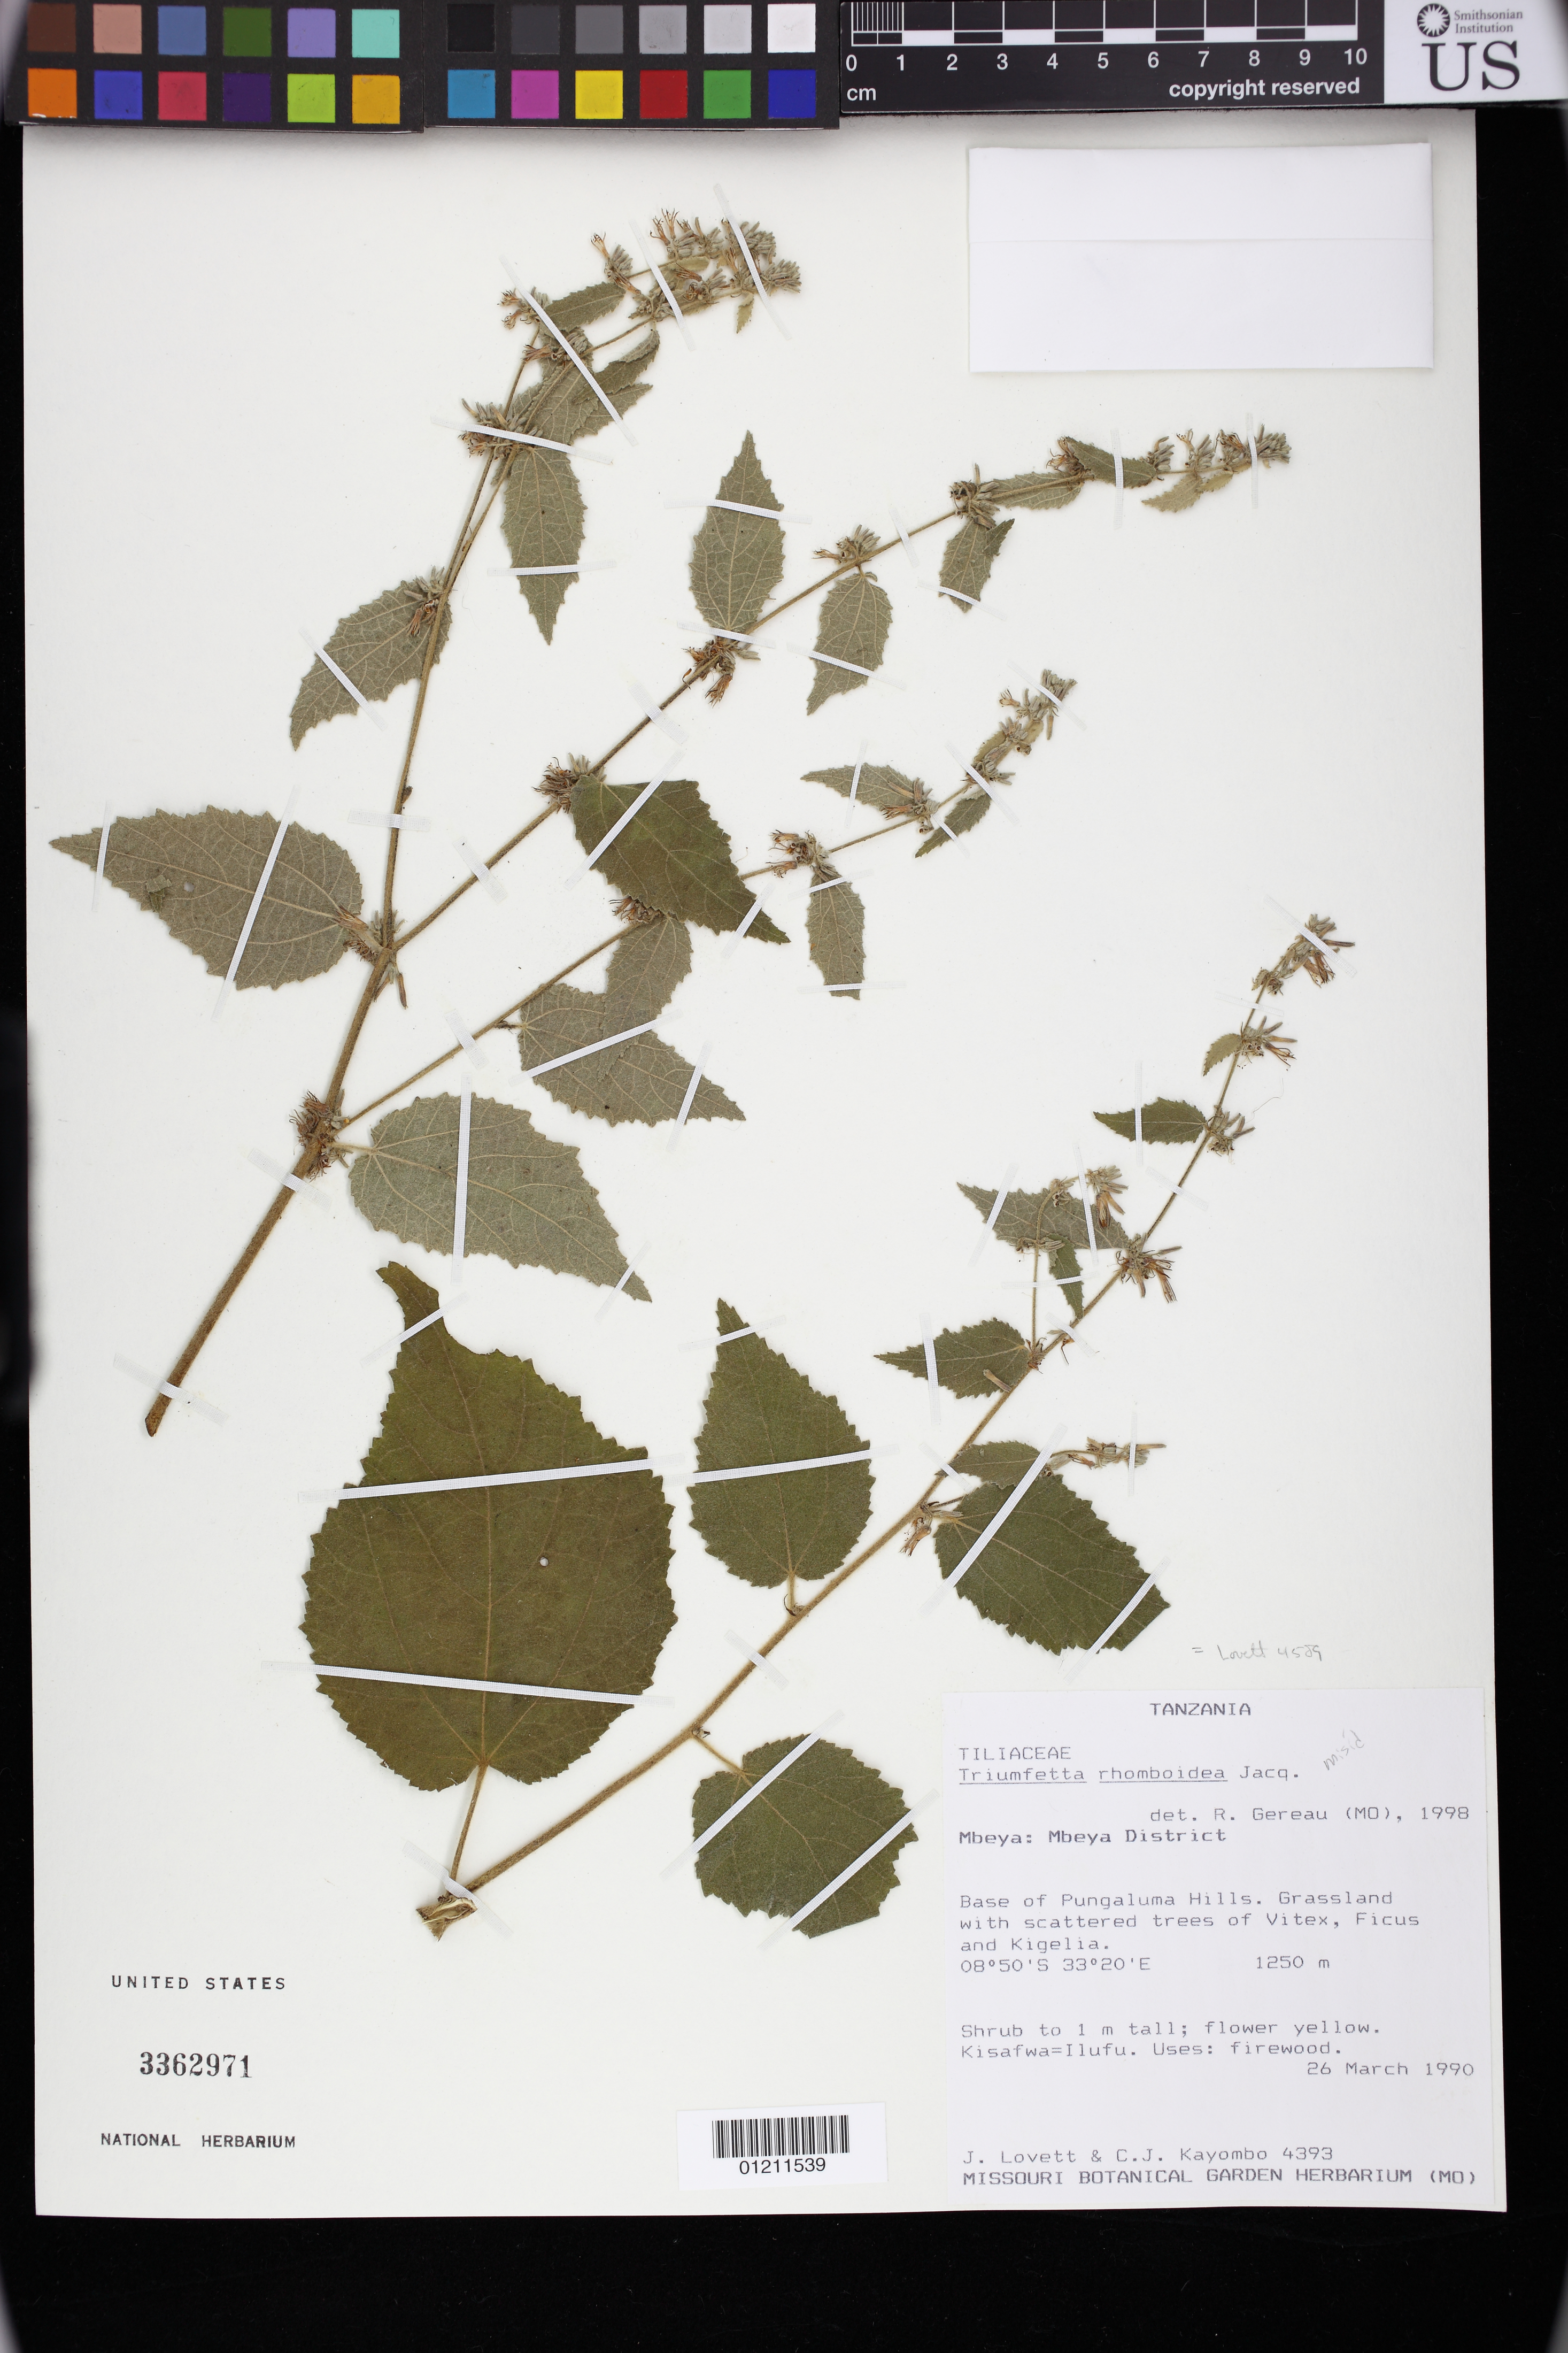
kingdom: Plantae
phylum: Tracheophyta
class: Magnoliopsida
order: Malvales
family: Malvaceae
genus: Triumfetta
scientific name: Triumfetta tomentosa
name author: Bojer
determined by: Dorr, Laurence J., Curator (BOT), Smithsonian Institution - National Museum of Natural History (UNITED STATES)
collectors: J. Lovett & C. J. Kayombo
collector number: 4393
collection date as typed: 26 Mar 1990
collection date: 1990-03-26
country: Tanzania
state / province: Mbeya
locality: Mbeya: Mbeya District. Base of Pungaluma Hills. Grassland with scattered trees of Vitex, Ficus and Kigelia.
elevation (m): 1250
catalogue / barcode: US 3362971